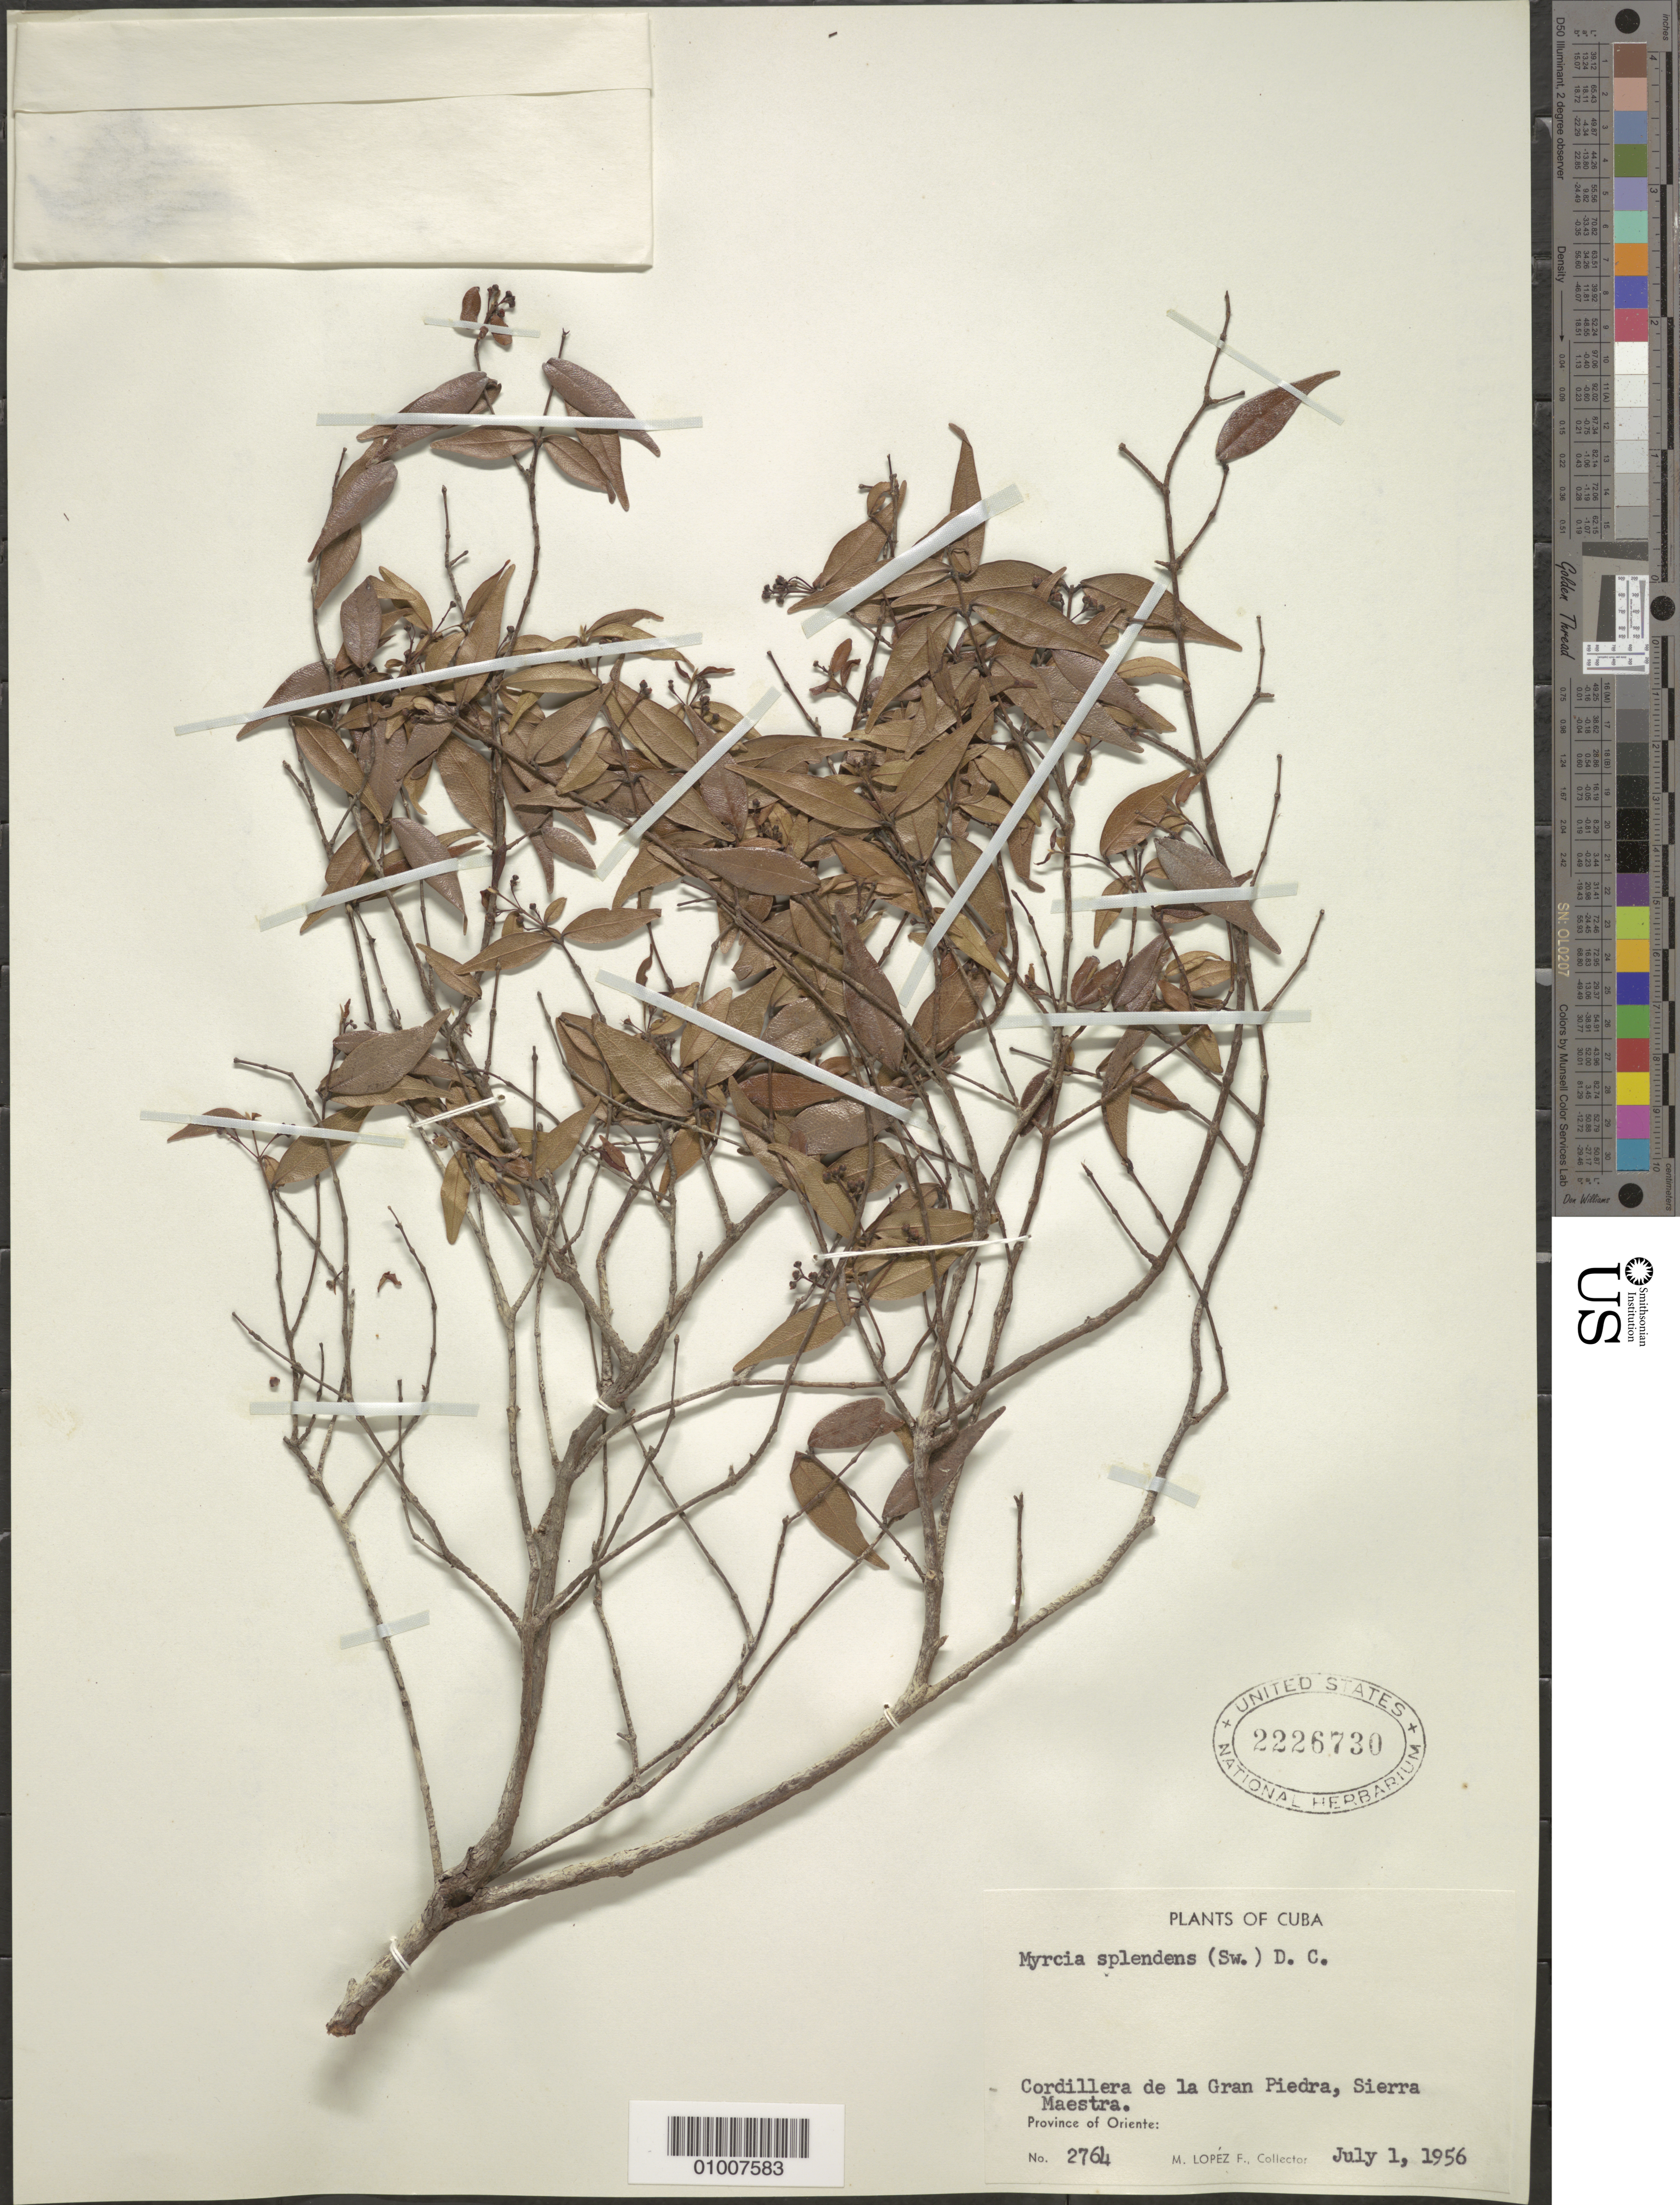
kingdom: Plantae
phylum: Tracheophyta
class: Magnoliopsida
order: Myrtales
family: Myrtaceae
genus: Myrcia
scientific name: Myrcia splendens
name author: (Sw.) DC.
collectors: M. López Figueiras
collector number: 2764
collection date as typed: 01 Jul 1956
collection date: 1956-07-01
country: Cuba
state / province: Oriente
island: Cuba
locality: Cordillera de la Gran Piedra, Sierra Maestra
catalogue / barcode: US 2226730